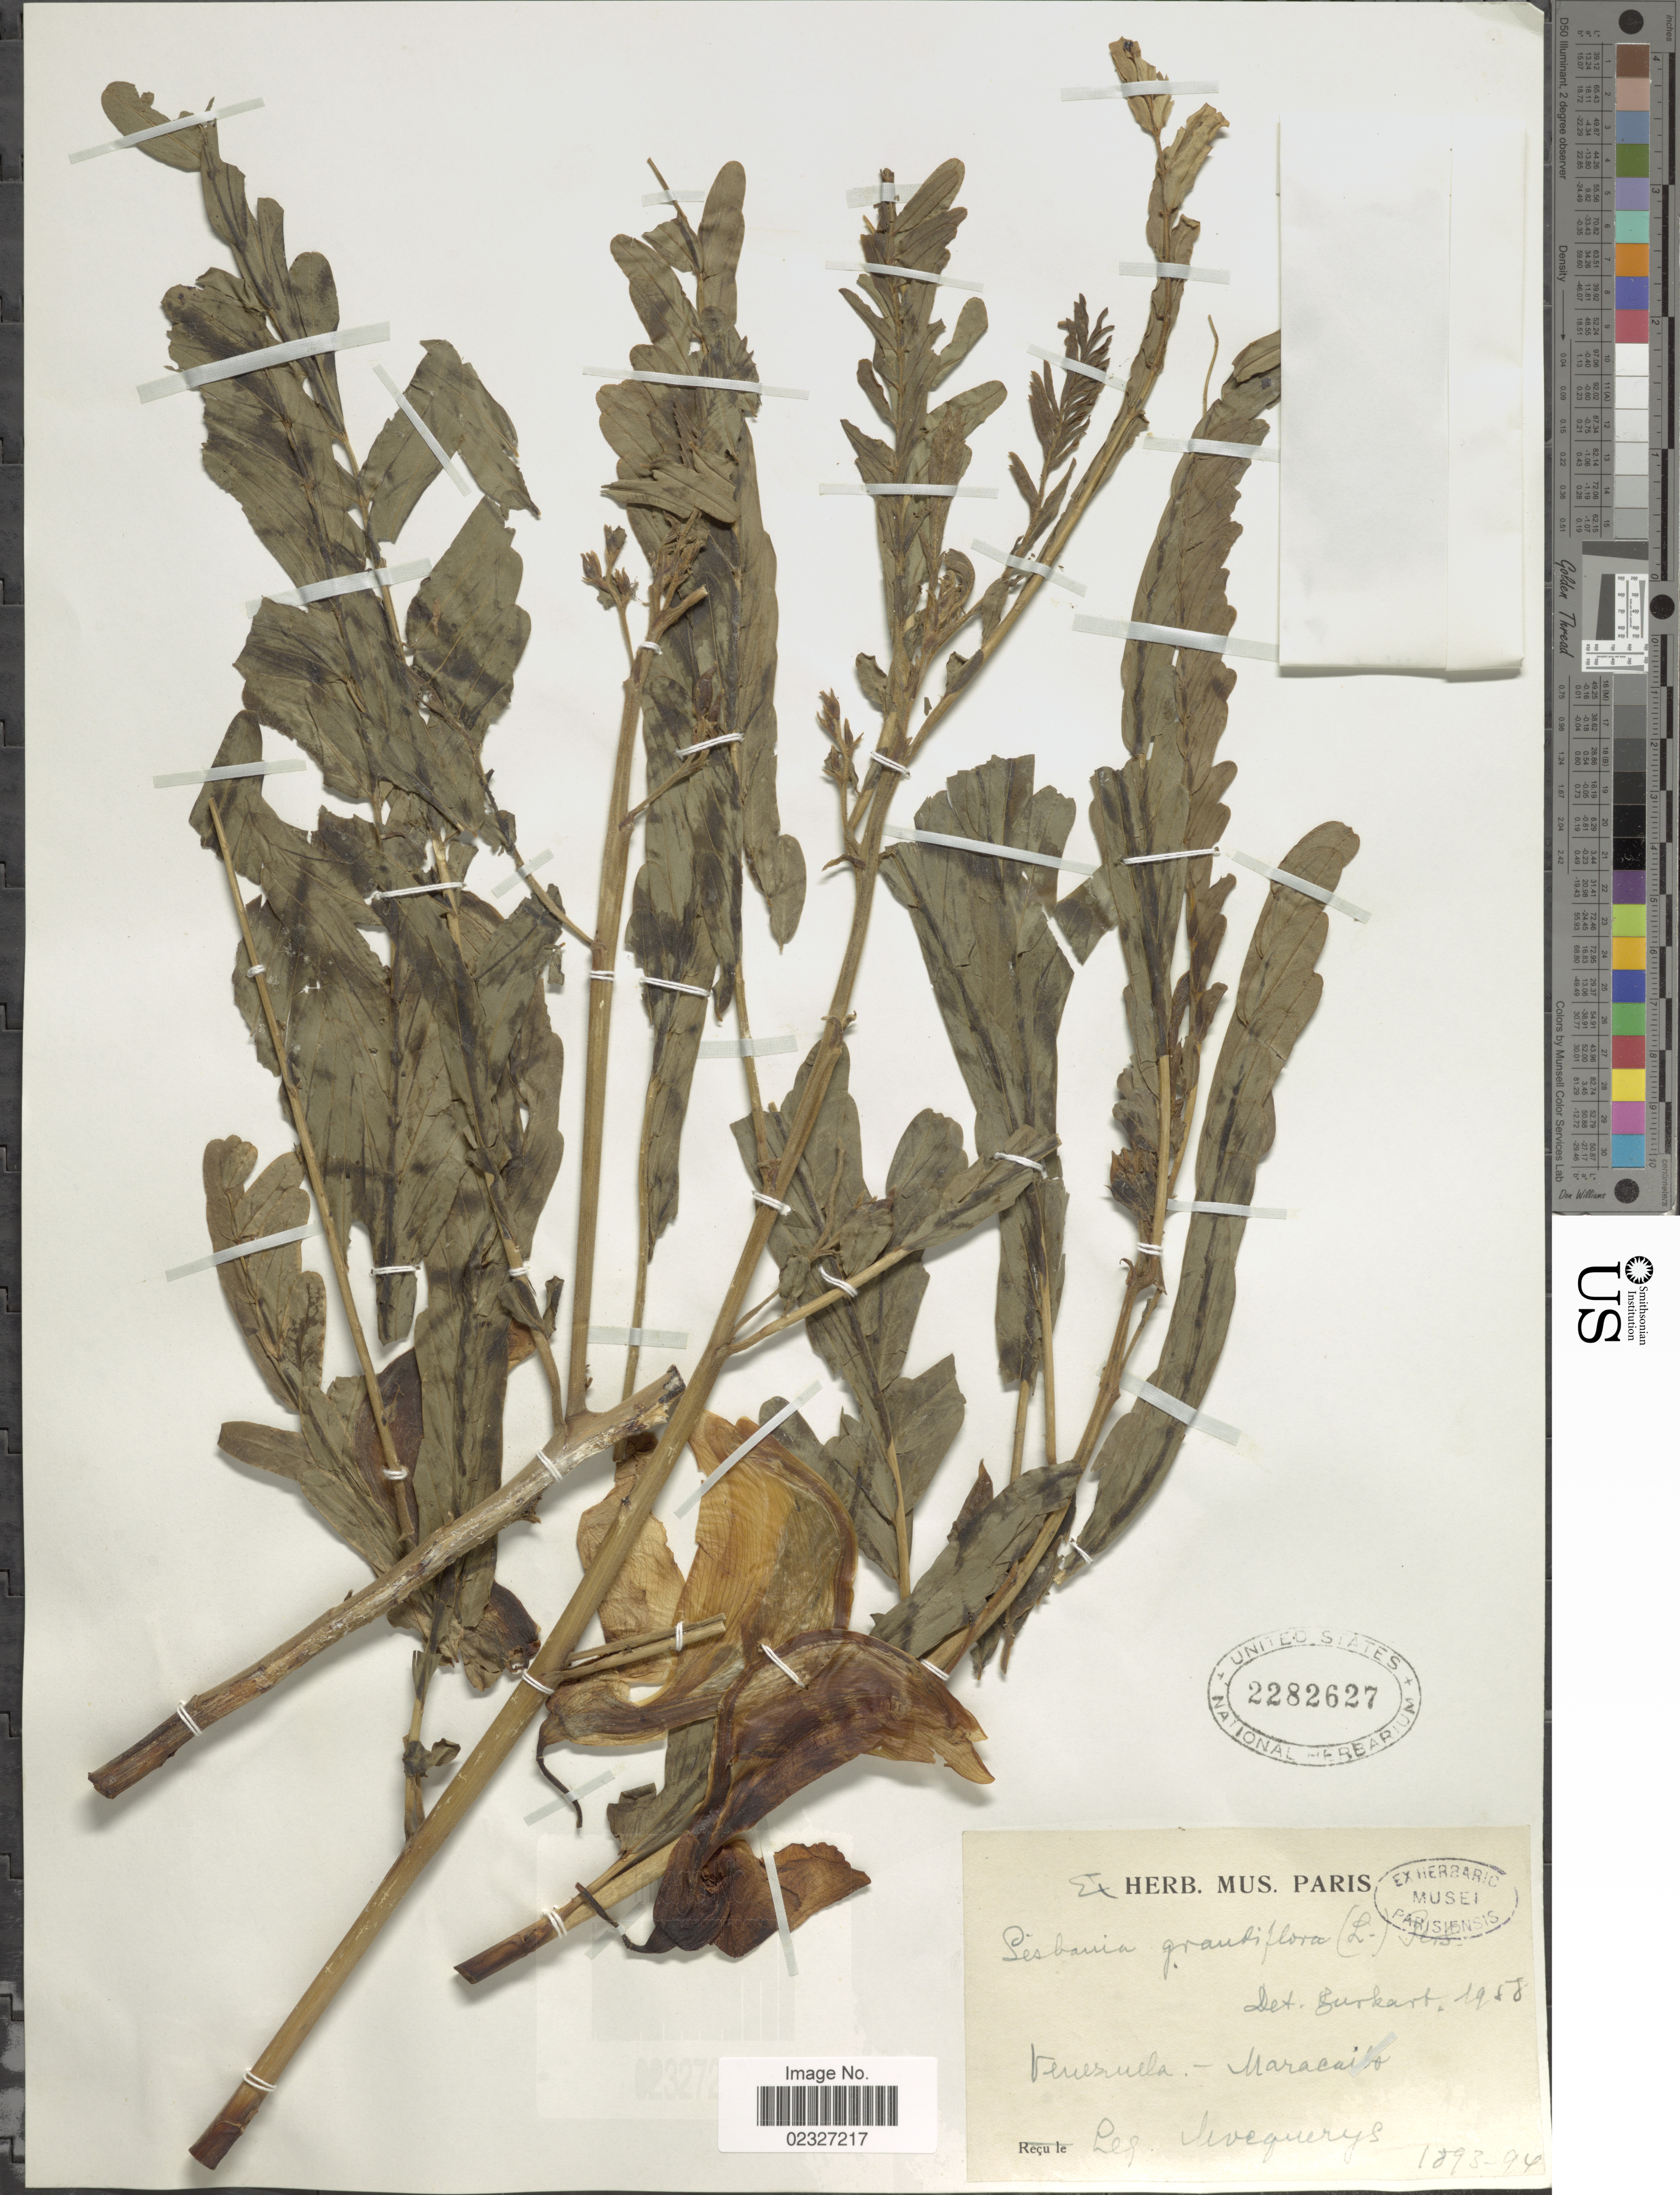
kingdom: Plantae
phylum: Tracheophyta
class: Magnoliopsida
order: Fabales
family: Fabaceae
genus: Sesbania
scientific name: Sesbania grandiflora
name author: (L.) Poir.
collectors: A. Mocquerys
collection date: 1893/1894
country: Venezuela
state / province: Zulia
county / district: Maracaibo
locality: Maracaibo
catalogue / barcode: US 2282627